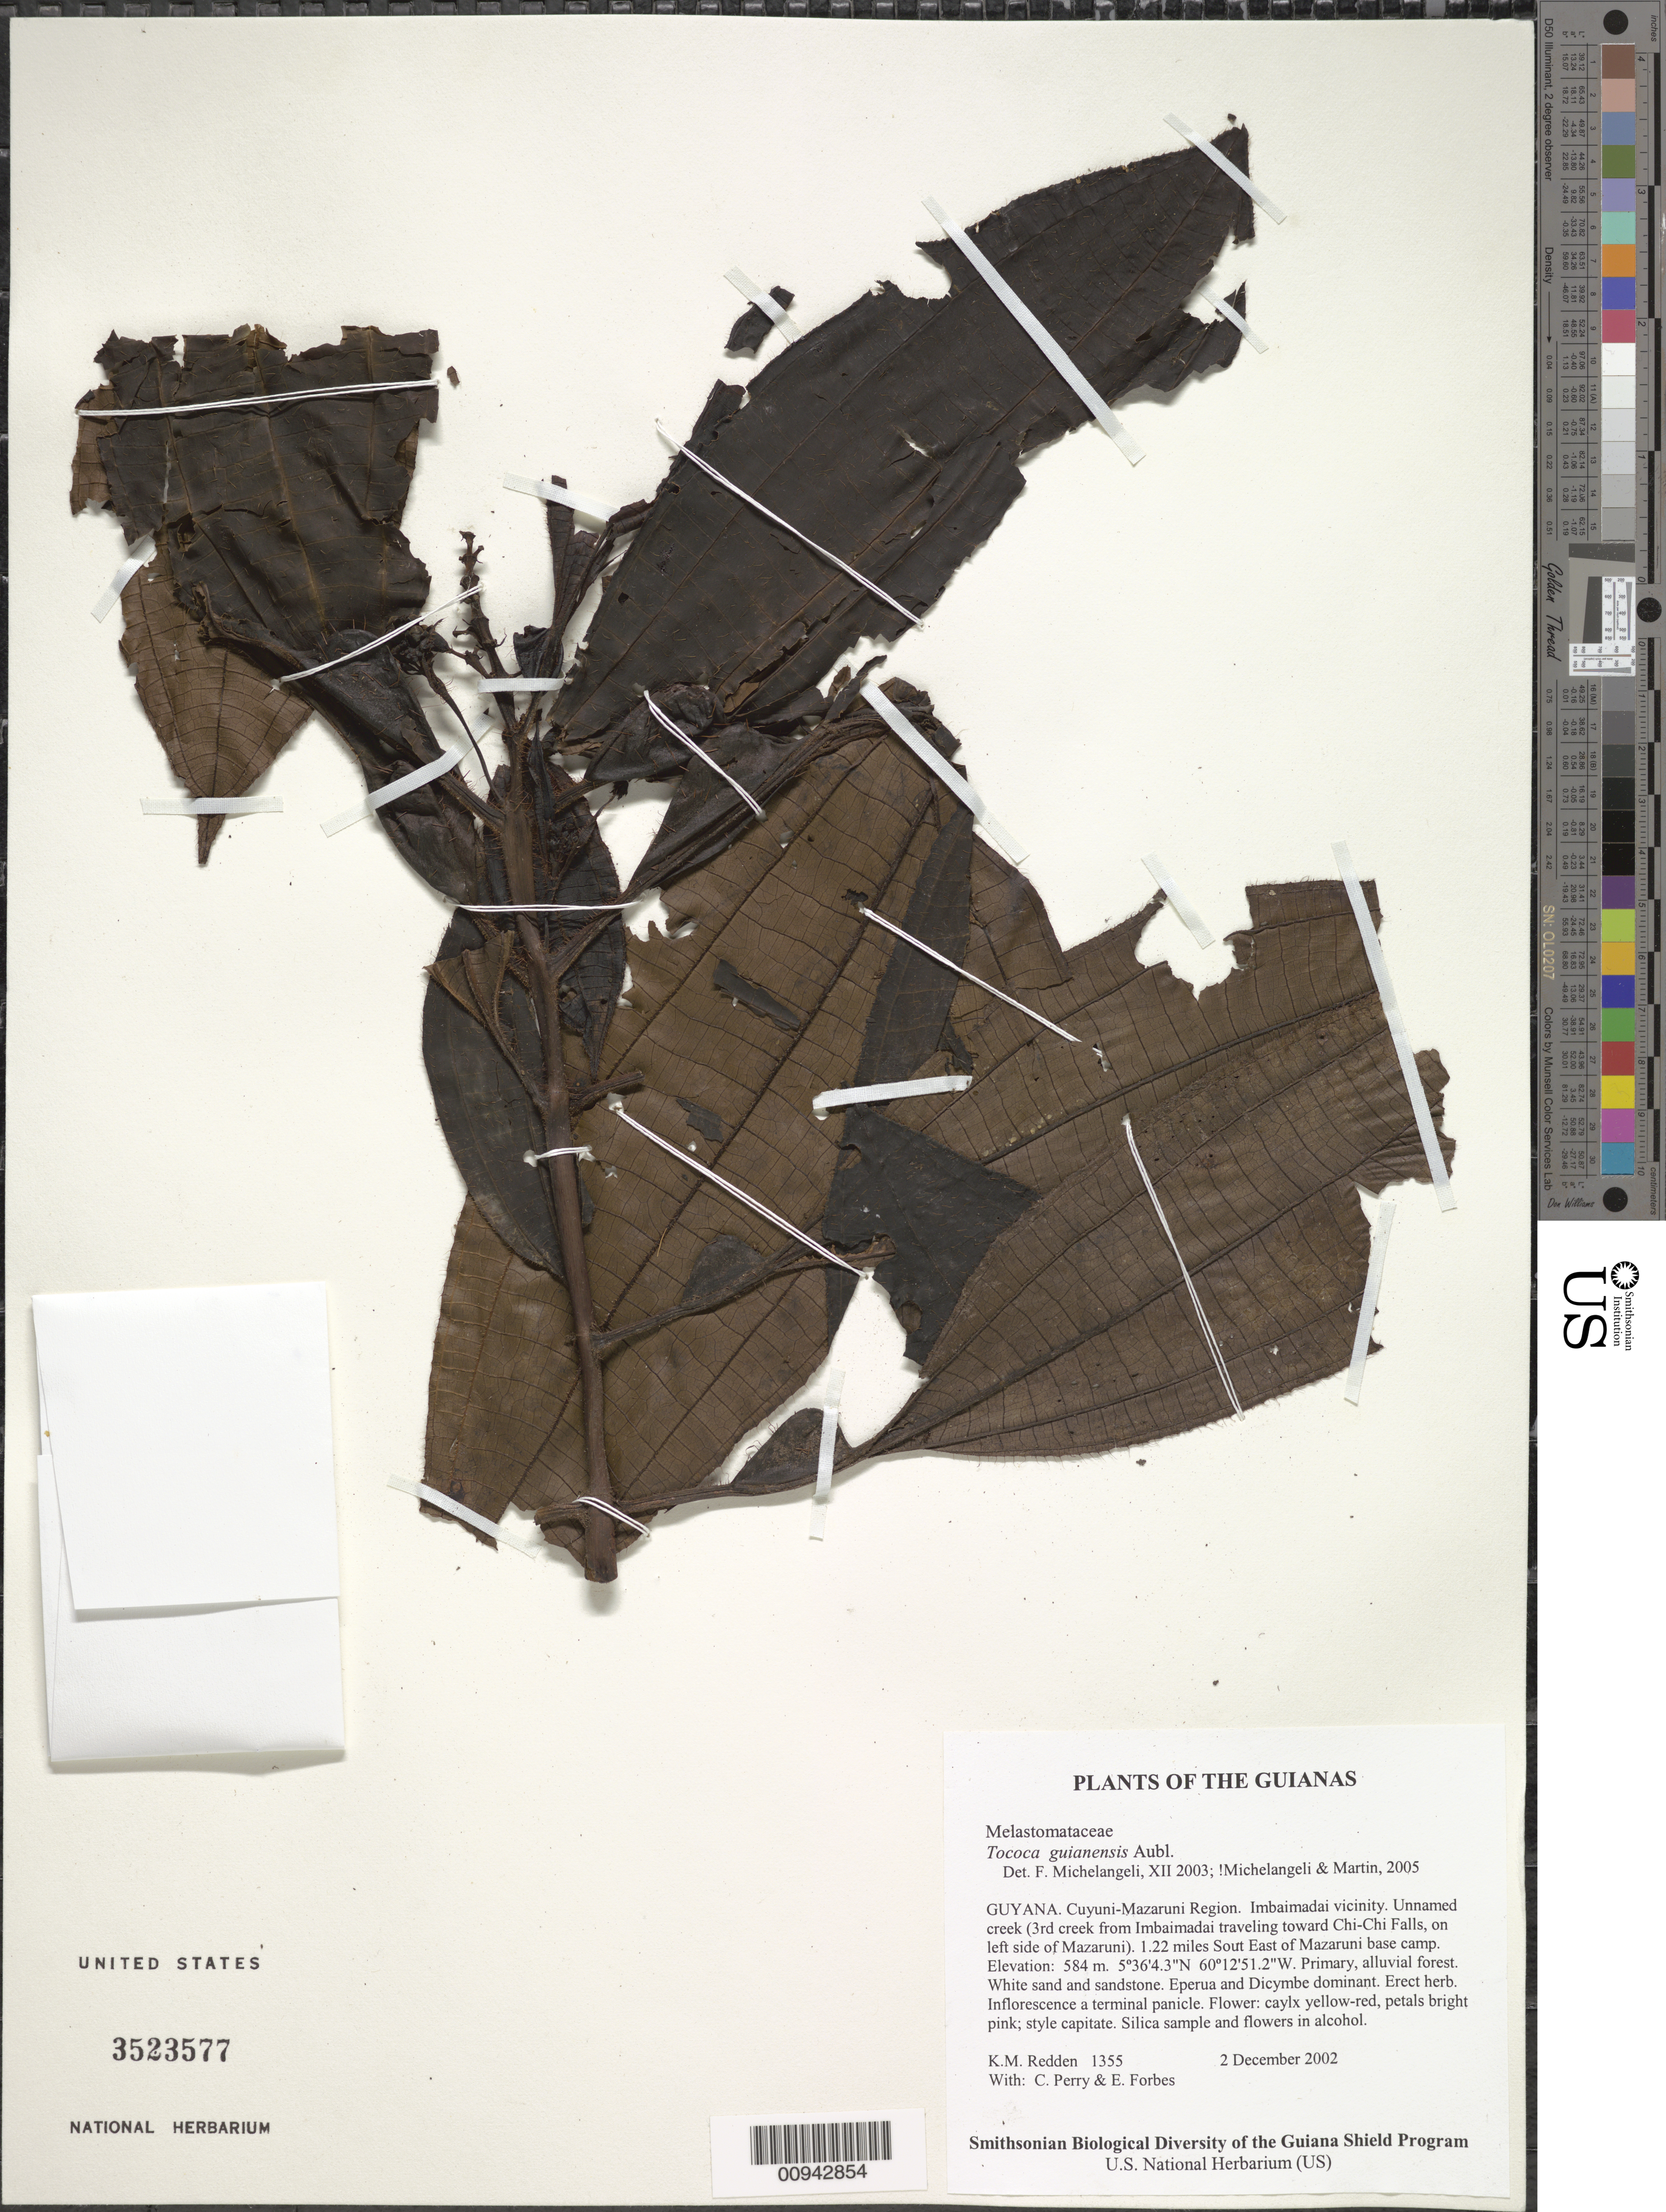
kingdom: Plantae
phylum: Tracheophyta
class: Magnoliopsida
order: Myrtales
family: Melastomataceae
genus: Tococa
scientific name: Tococa guianensis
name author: Aubl.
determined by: Michelangeli, F. A.; Martin, C.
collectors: K. M. Redden, C. Perry & E. Forbes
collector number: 1355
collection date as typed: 2 December 2002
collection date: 2002-12-02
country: Guyana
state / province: Cuyuni-Mazaruni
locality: Imbaimadai vicinity. Unnamed creek (3rd creek from Imbaimadai traveling toward Chi-Chi Falls, on left side of Mazaruni). 1.22 miles Southeast of Mazaruni base camp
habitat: Primary, alluvial forest. White sand and sandstone. Eperua and Dicymbe dominant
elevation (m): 584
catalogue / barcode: US 3523577